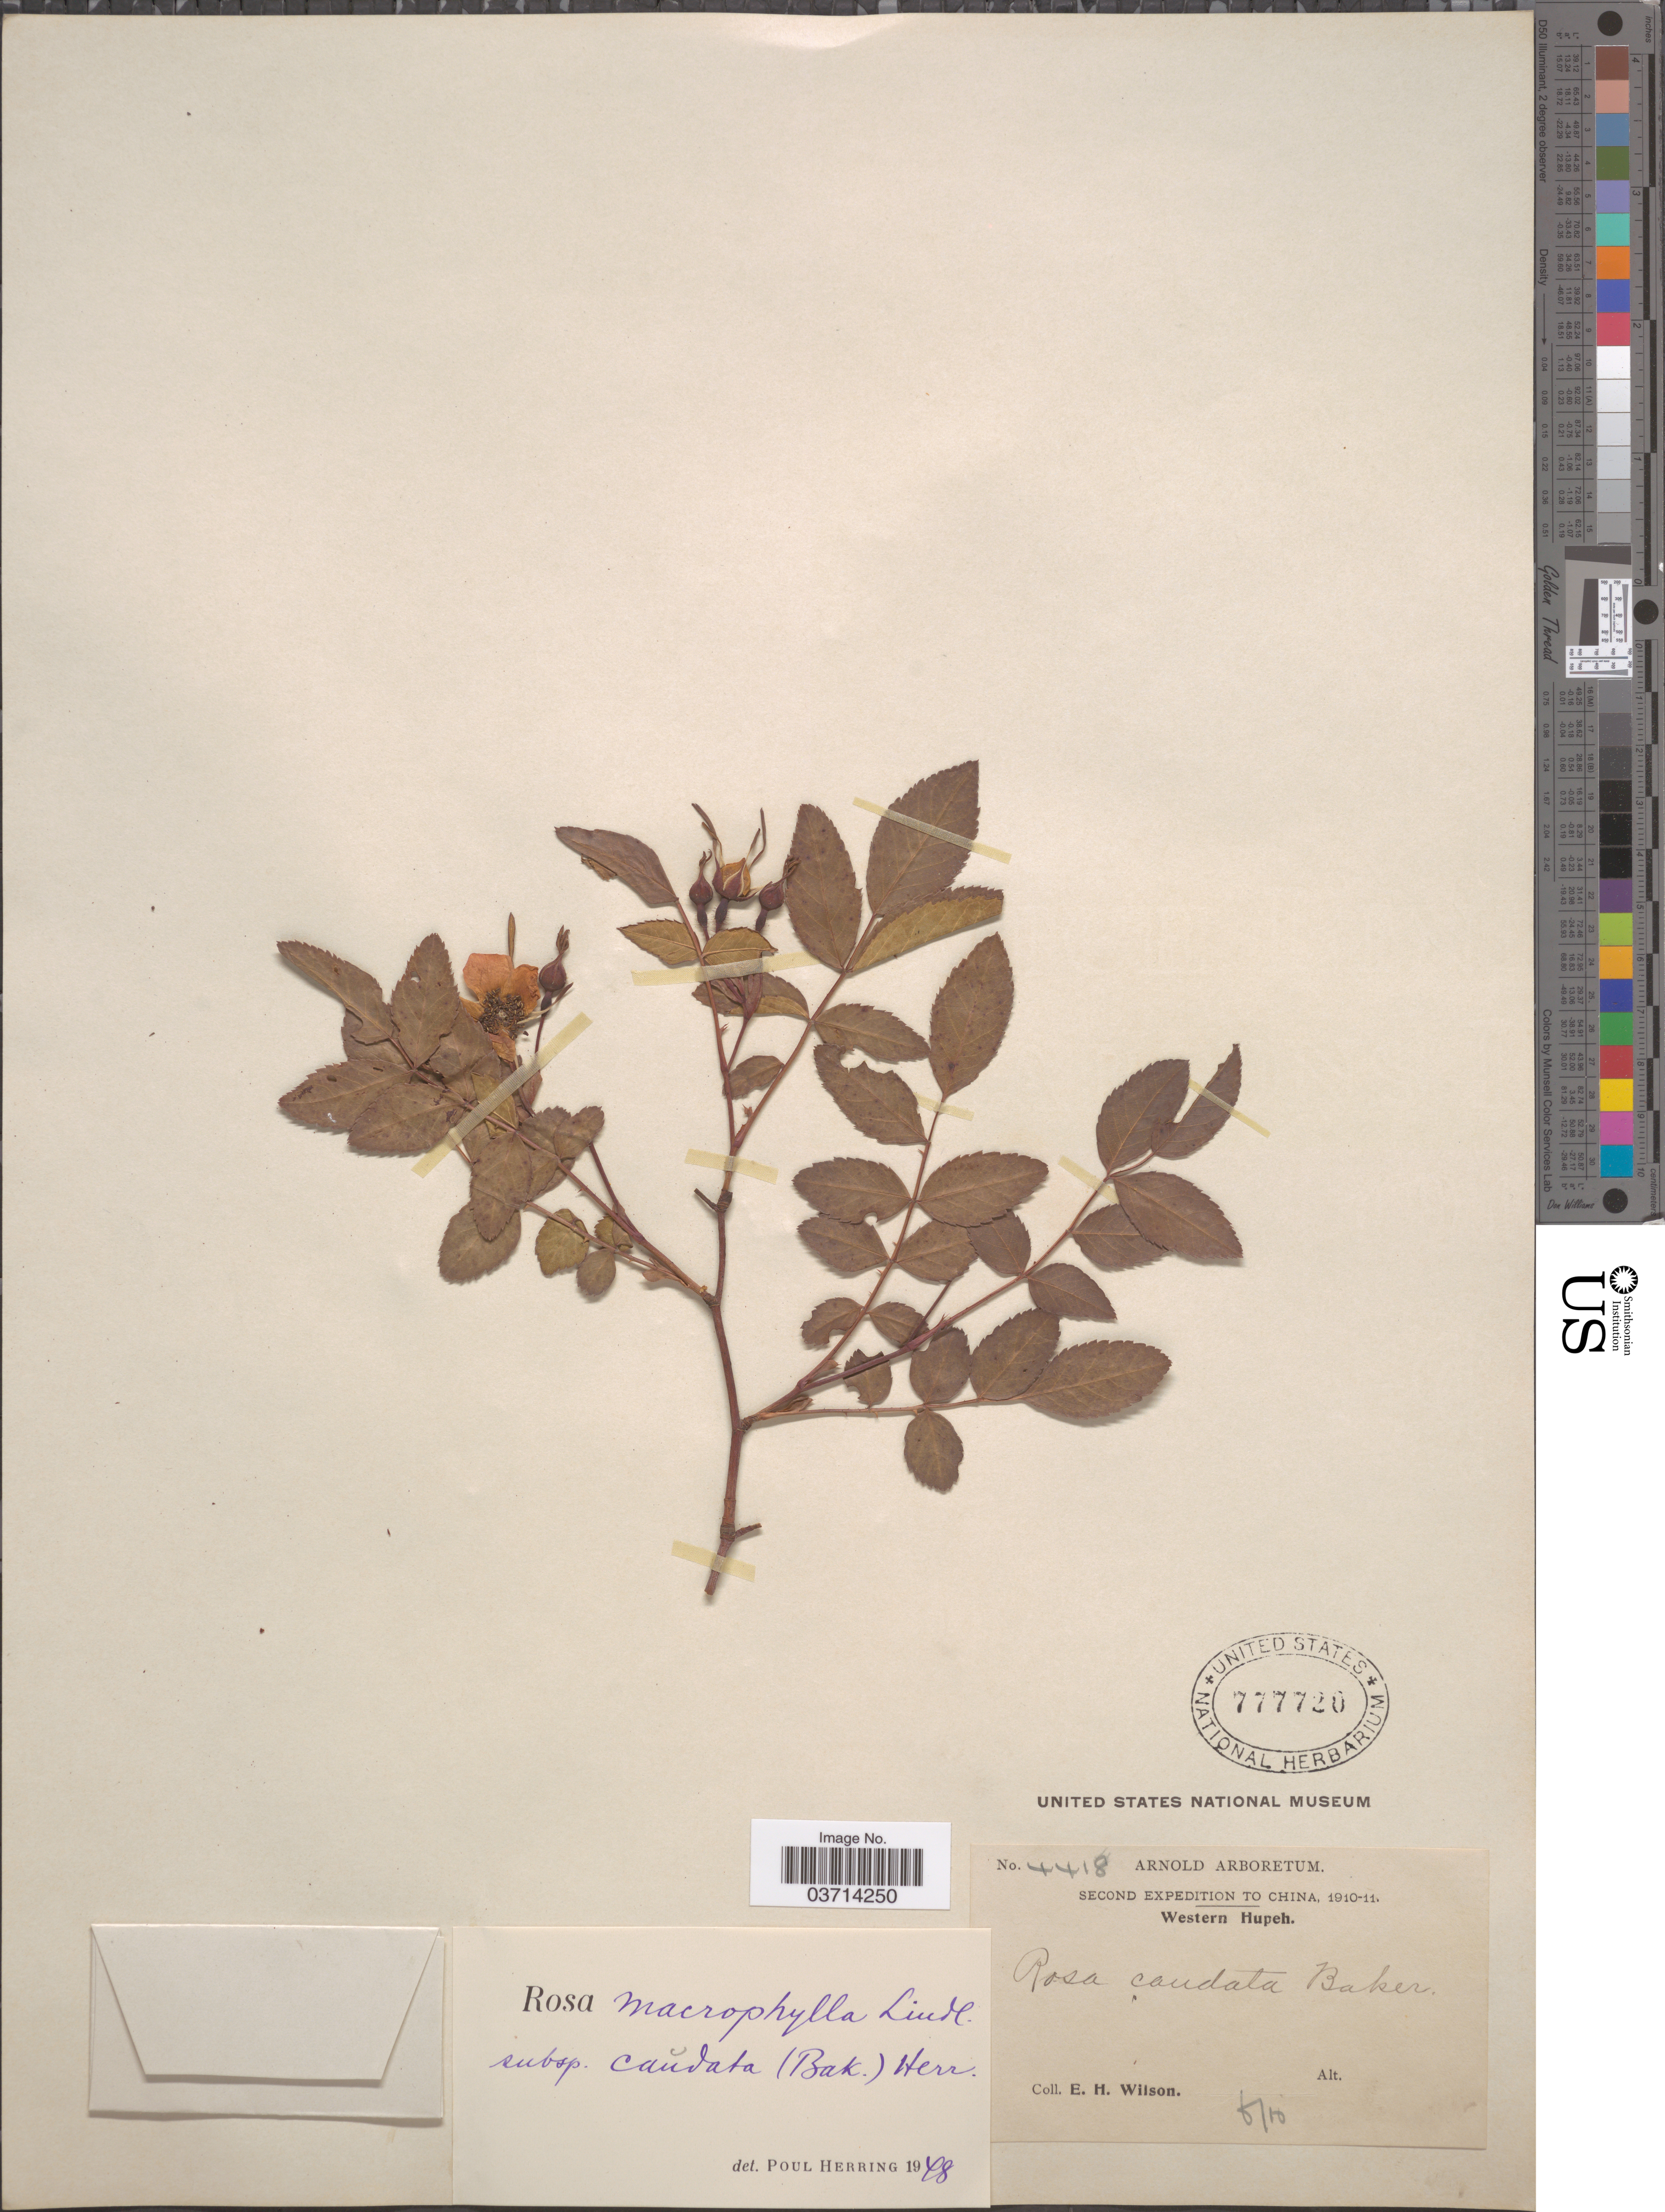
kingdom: Plantae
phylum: Tracheophyta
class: Magnoliopsida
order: Rosales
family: Rosaceae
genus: Rosa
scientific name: Rosa caudata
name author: Baker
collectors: E. Wilson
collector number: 4418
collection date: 1910-06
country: China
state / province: Hubei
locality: Western Hupeh.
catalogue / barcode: US 777720